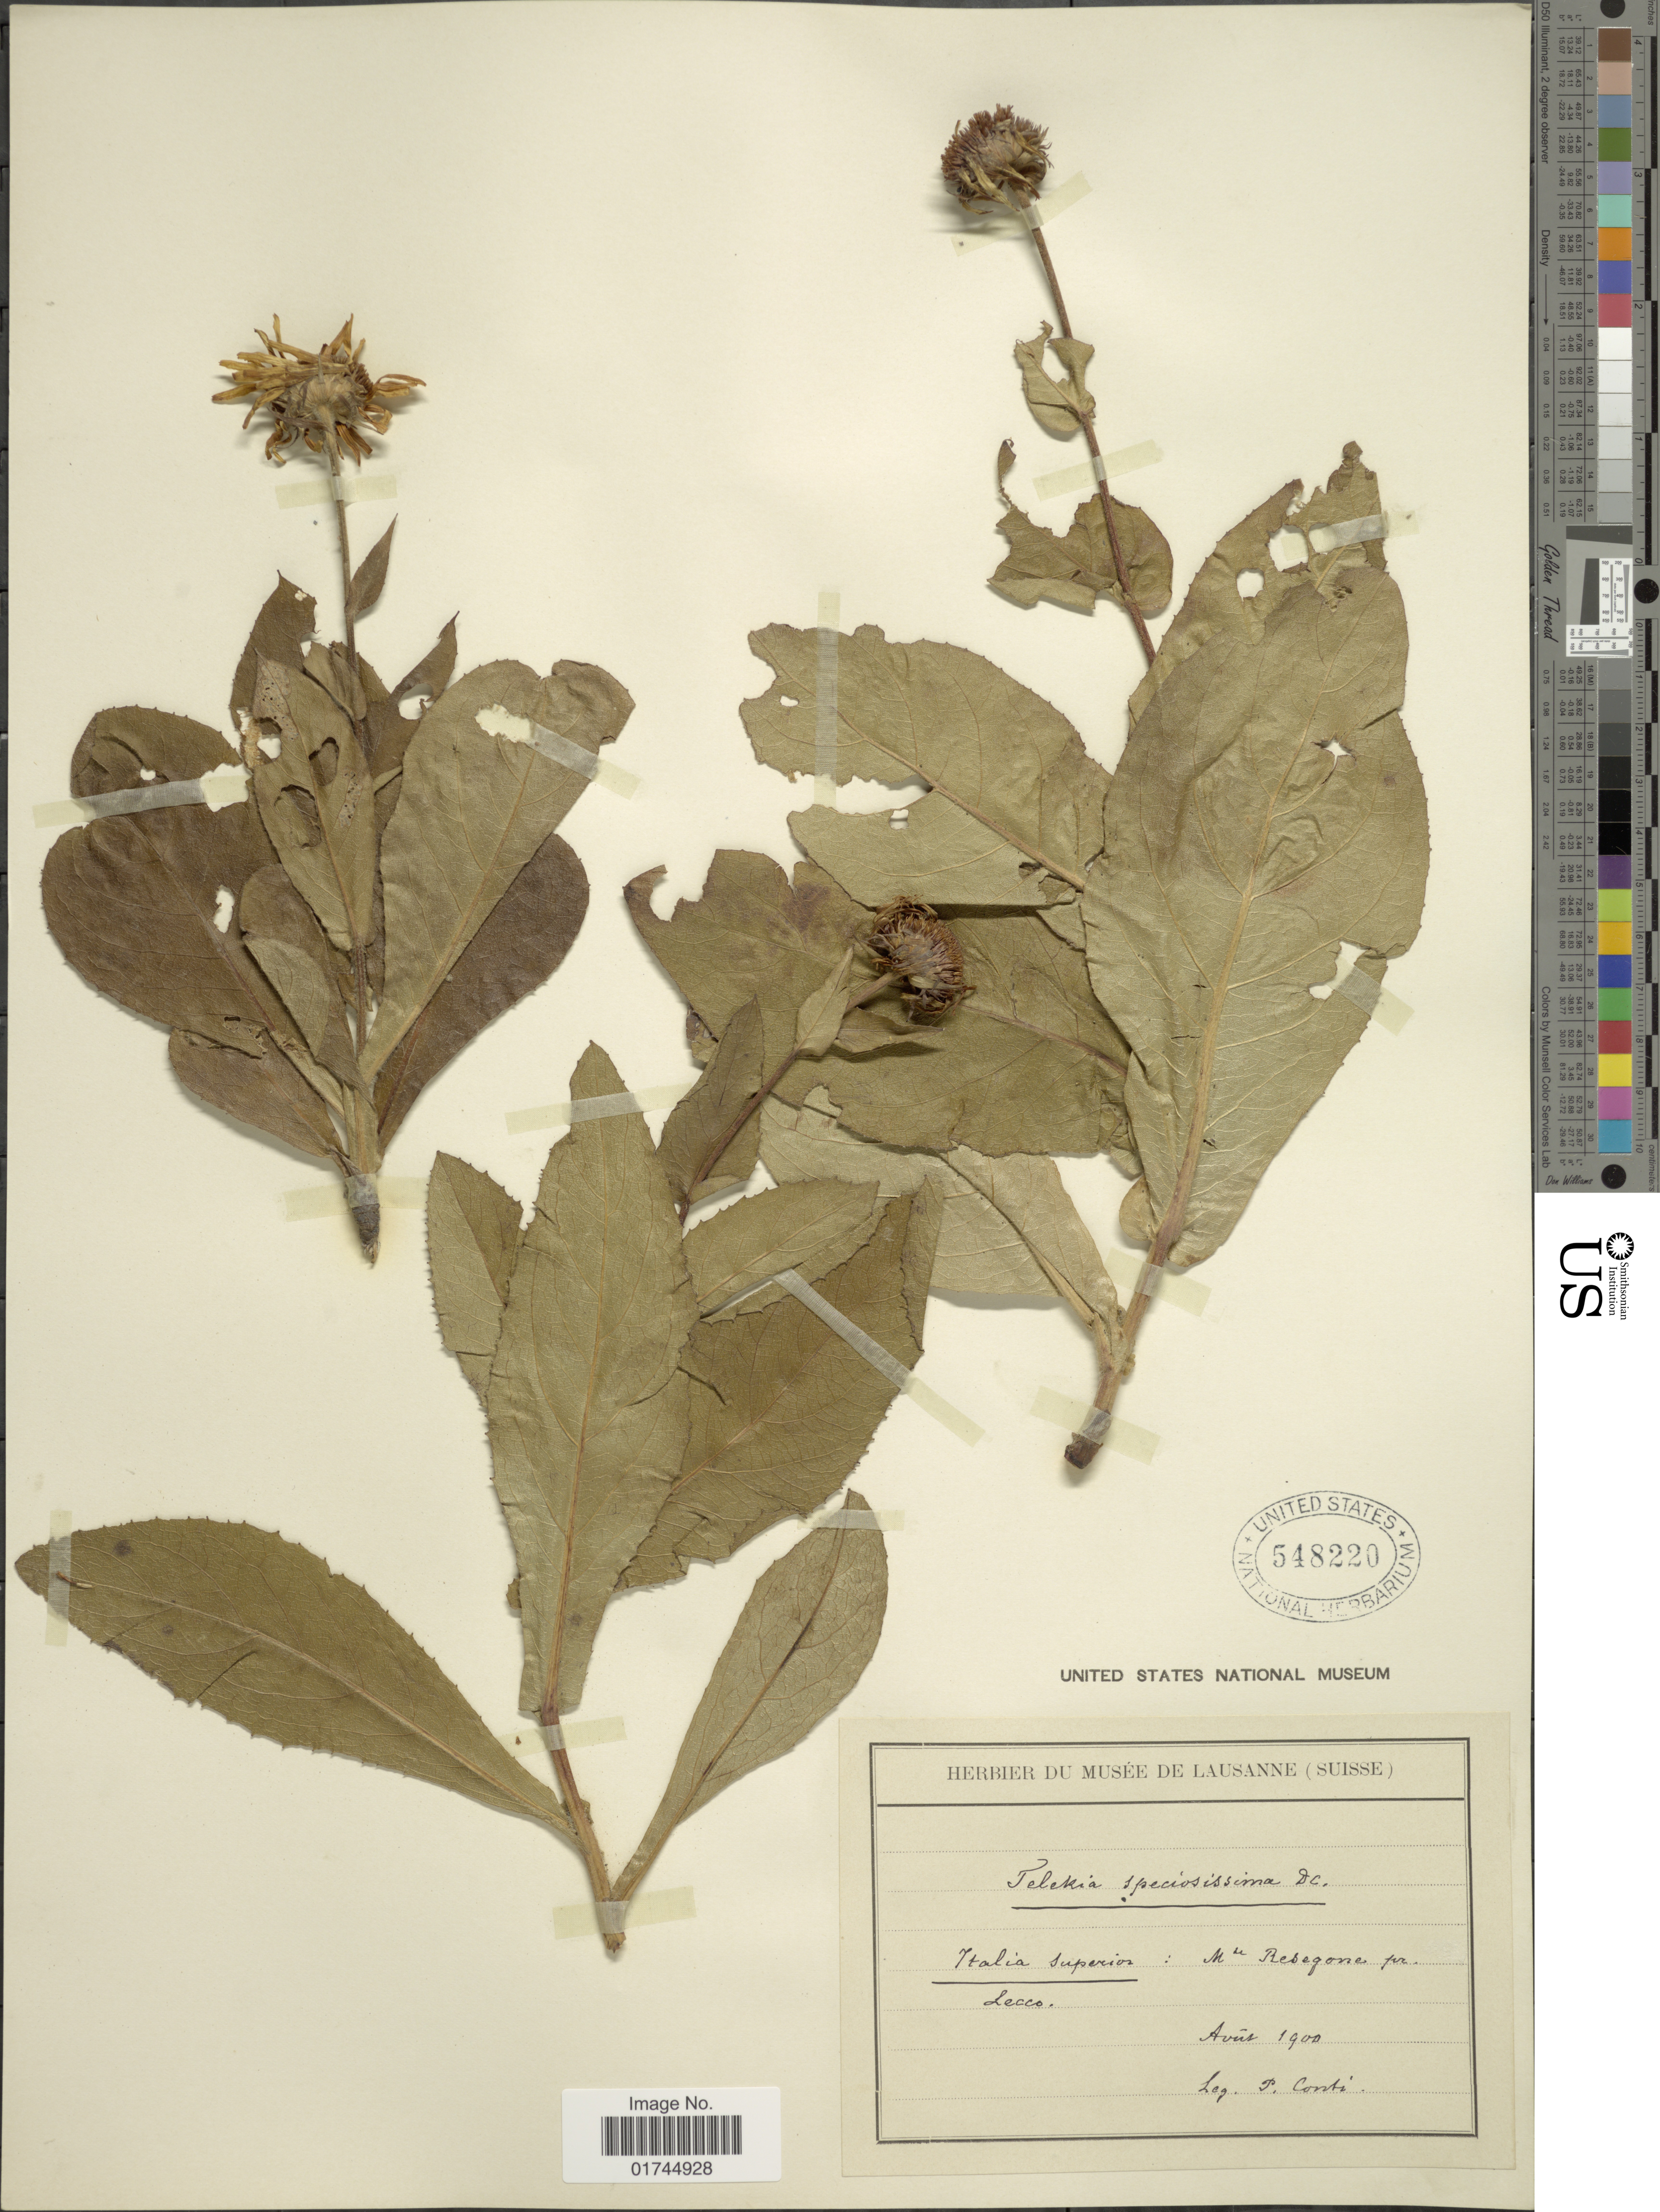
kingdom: Plantae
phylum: Tracheophyta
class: Magnoliopsida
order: Asterales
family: Asteraceae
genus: Buphthalmum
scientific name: Buphthalmum speciosissimum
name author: L.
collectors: P. Conti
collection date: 1900-08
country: Italy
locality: Italia superior:Mu Resegona pr. Lecco.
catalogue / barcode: US 548220